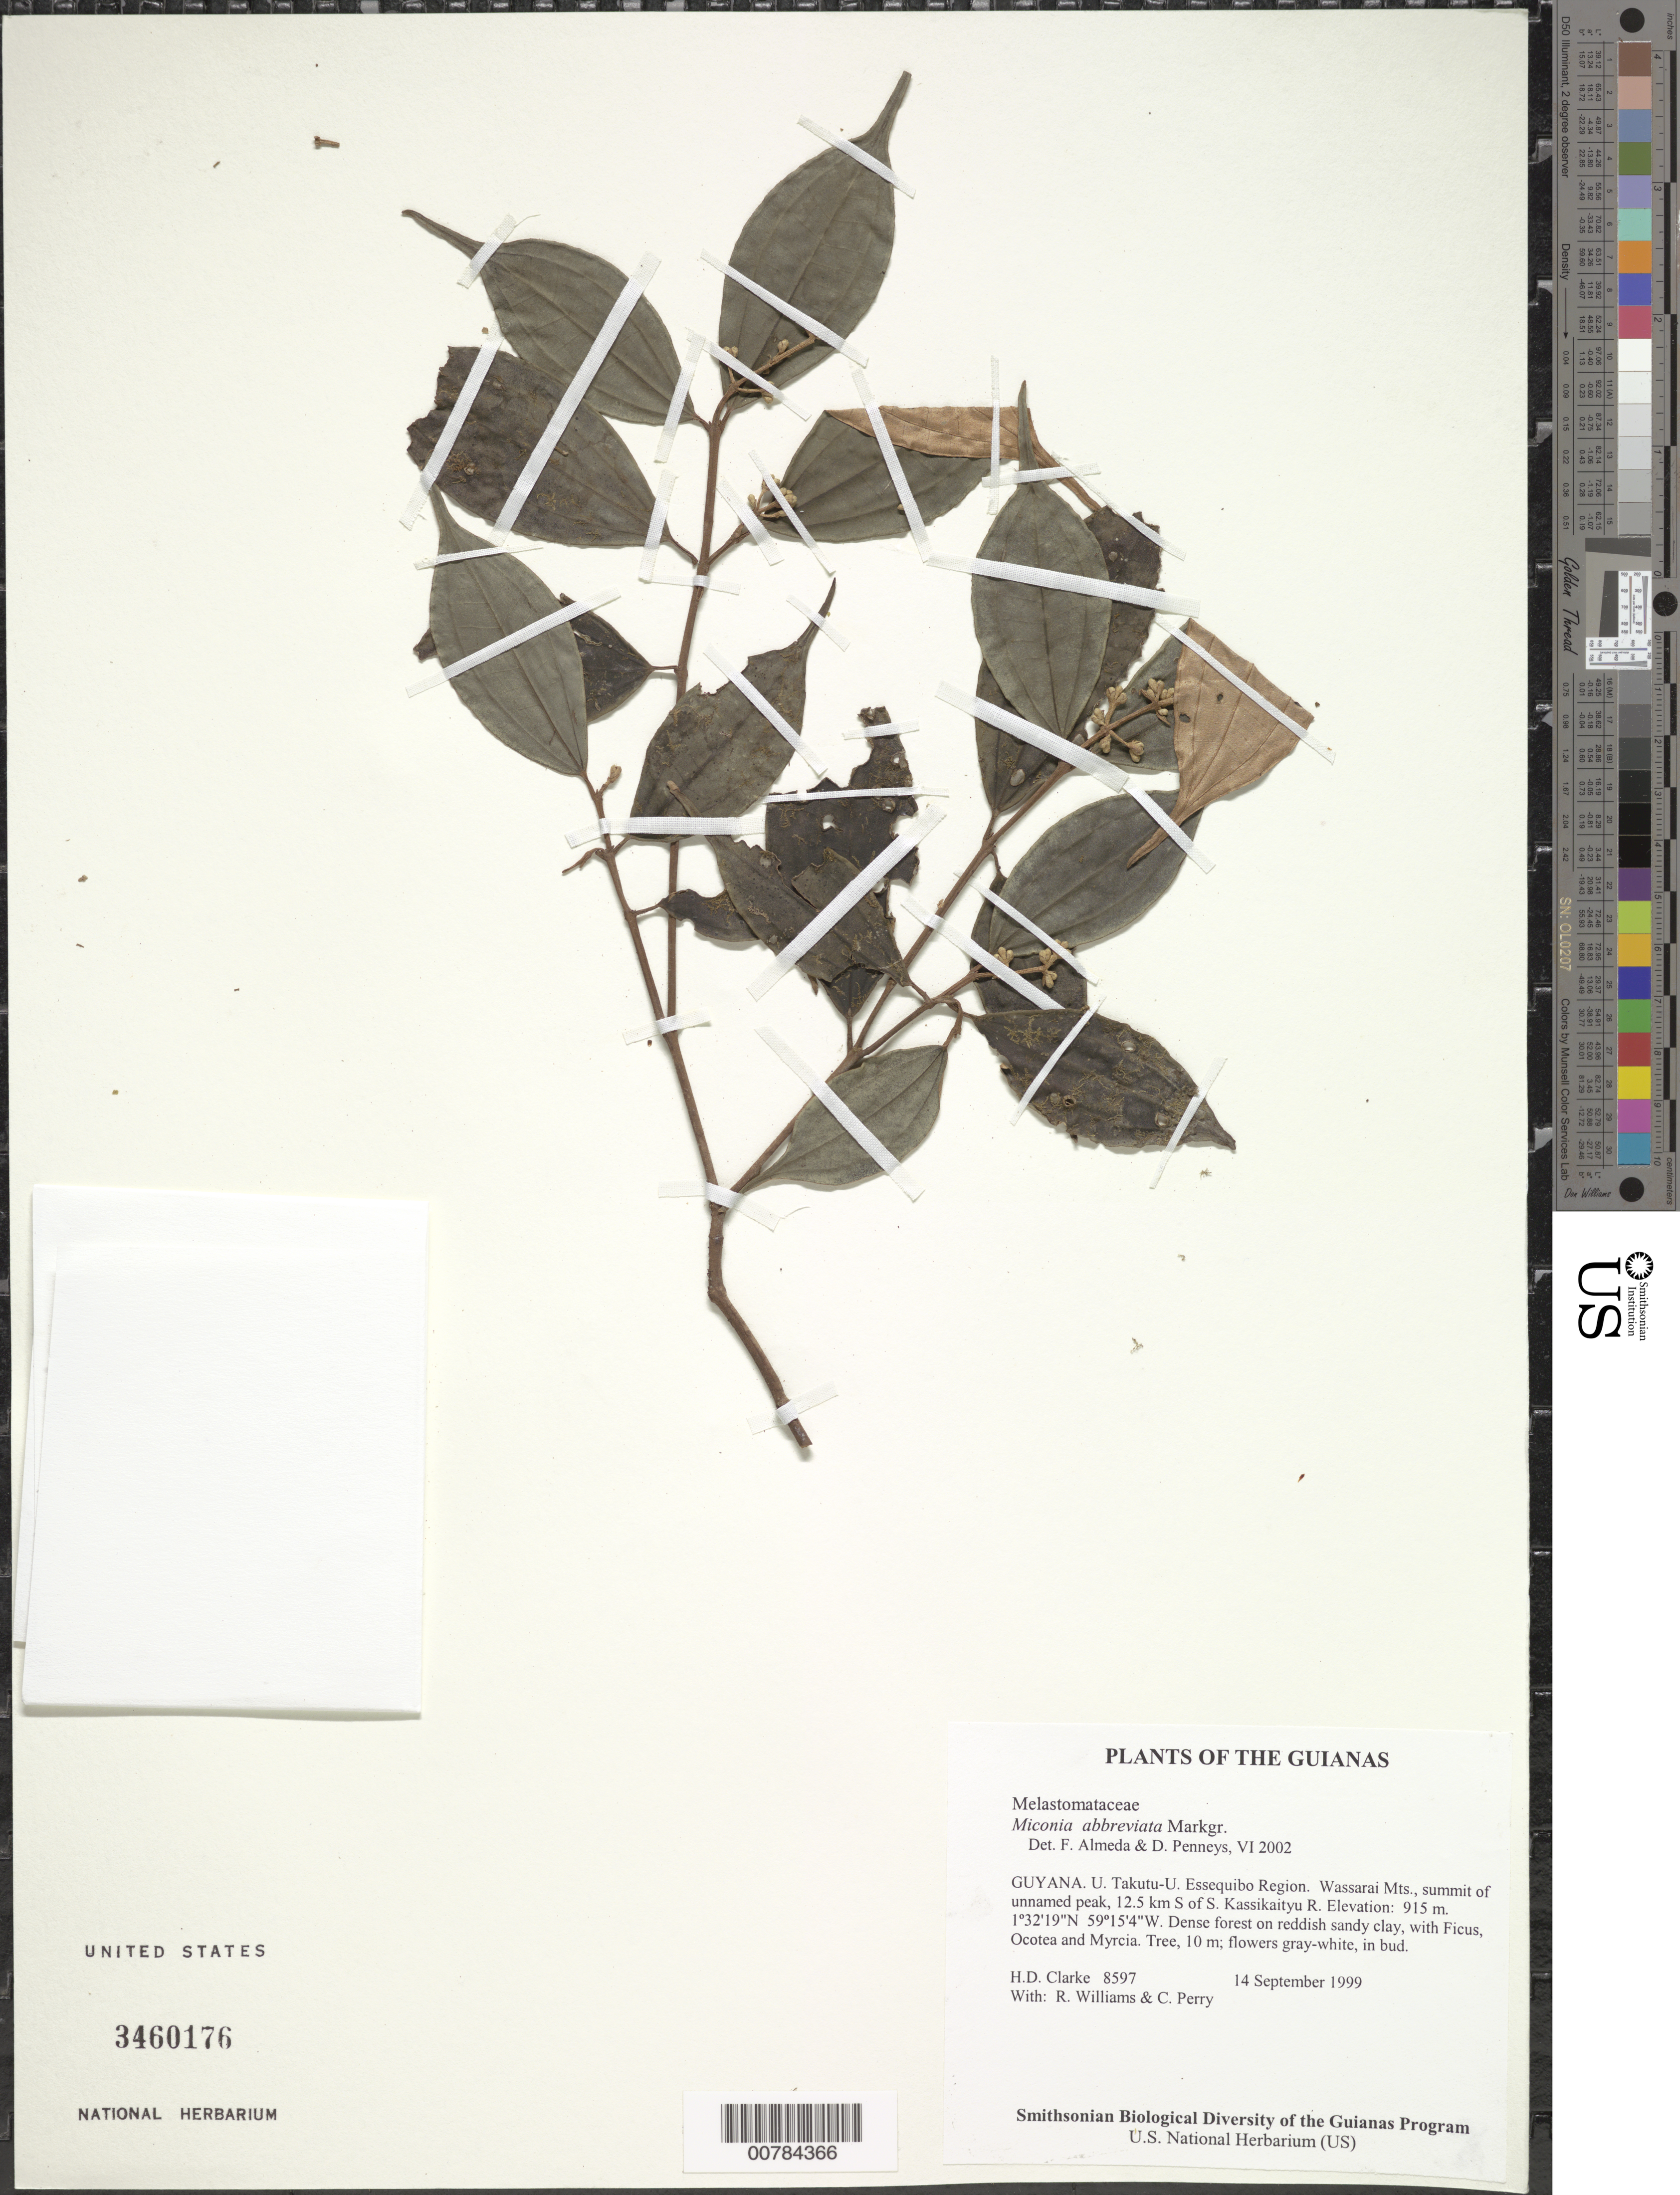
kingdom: Plantae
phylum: Tracheophyta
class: Magnoliopsida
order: Myrtales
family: Melastomataceae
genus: Miconia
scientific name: Miconia abbreviata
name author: Markgr.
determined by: Almeda, F.; Penneys, D. S.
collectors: H. D. Clarke, R. Williams & C. Perry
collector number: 8597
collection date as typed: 14 September 1999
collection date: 1999-09-14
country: Guyana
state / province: U. Takutu-U. Essequibo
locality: Wassarai Mts., summit of unnamed peak, 12.5 km S of S. Kassikaityu R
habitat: Dense forest on reddish sandy clay, with Ficus, Ocotea and Myrcia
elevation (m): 915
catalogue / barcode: US 3460176